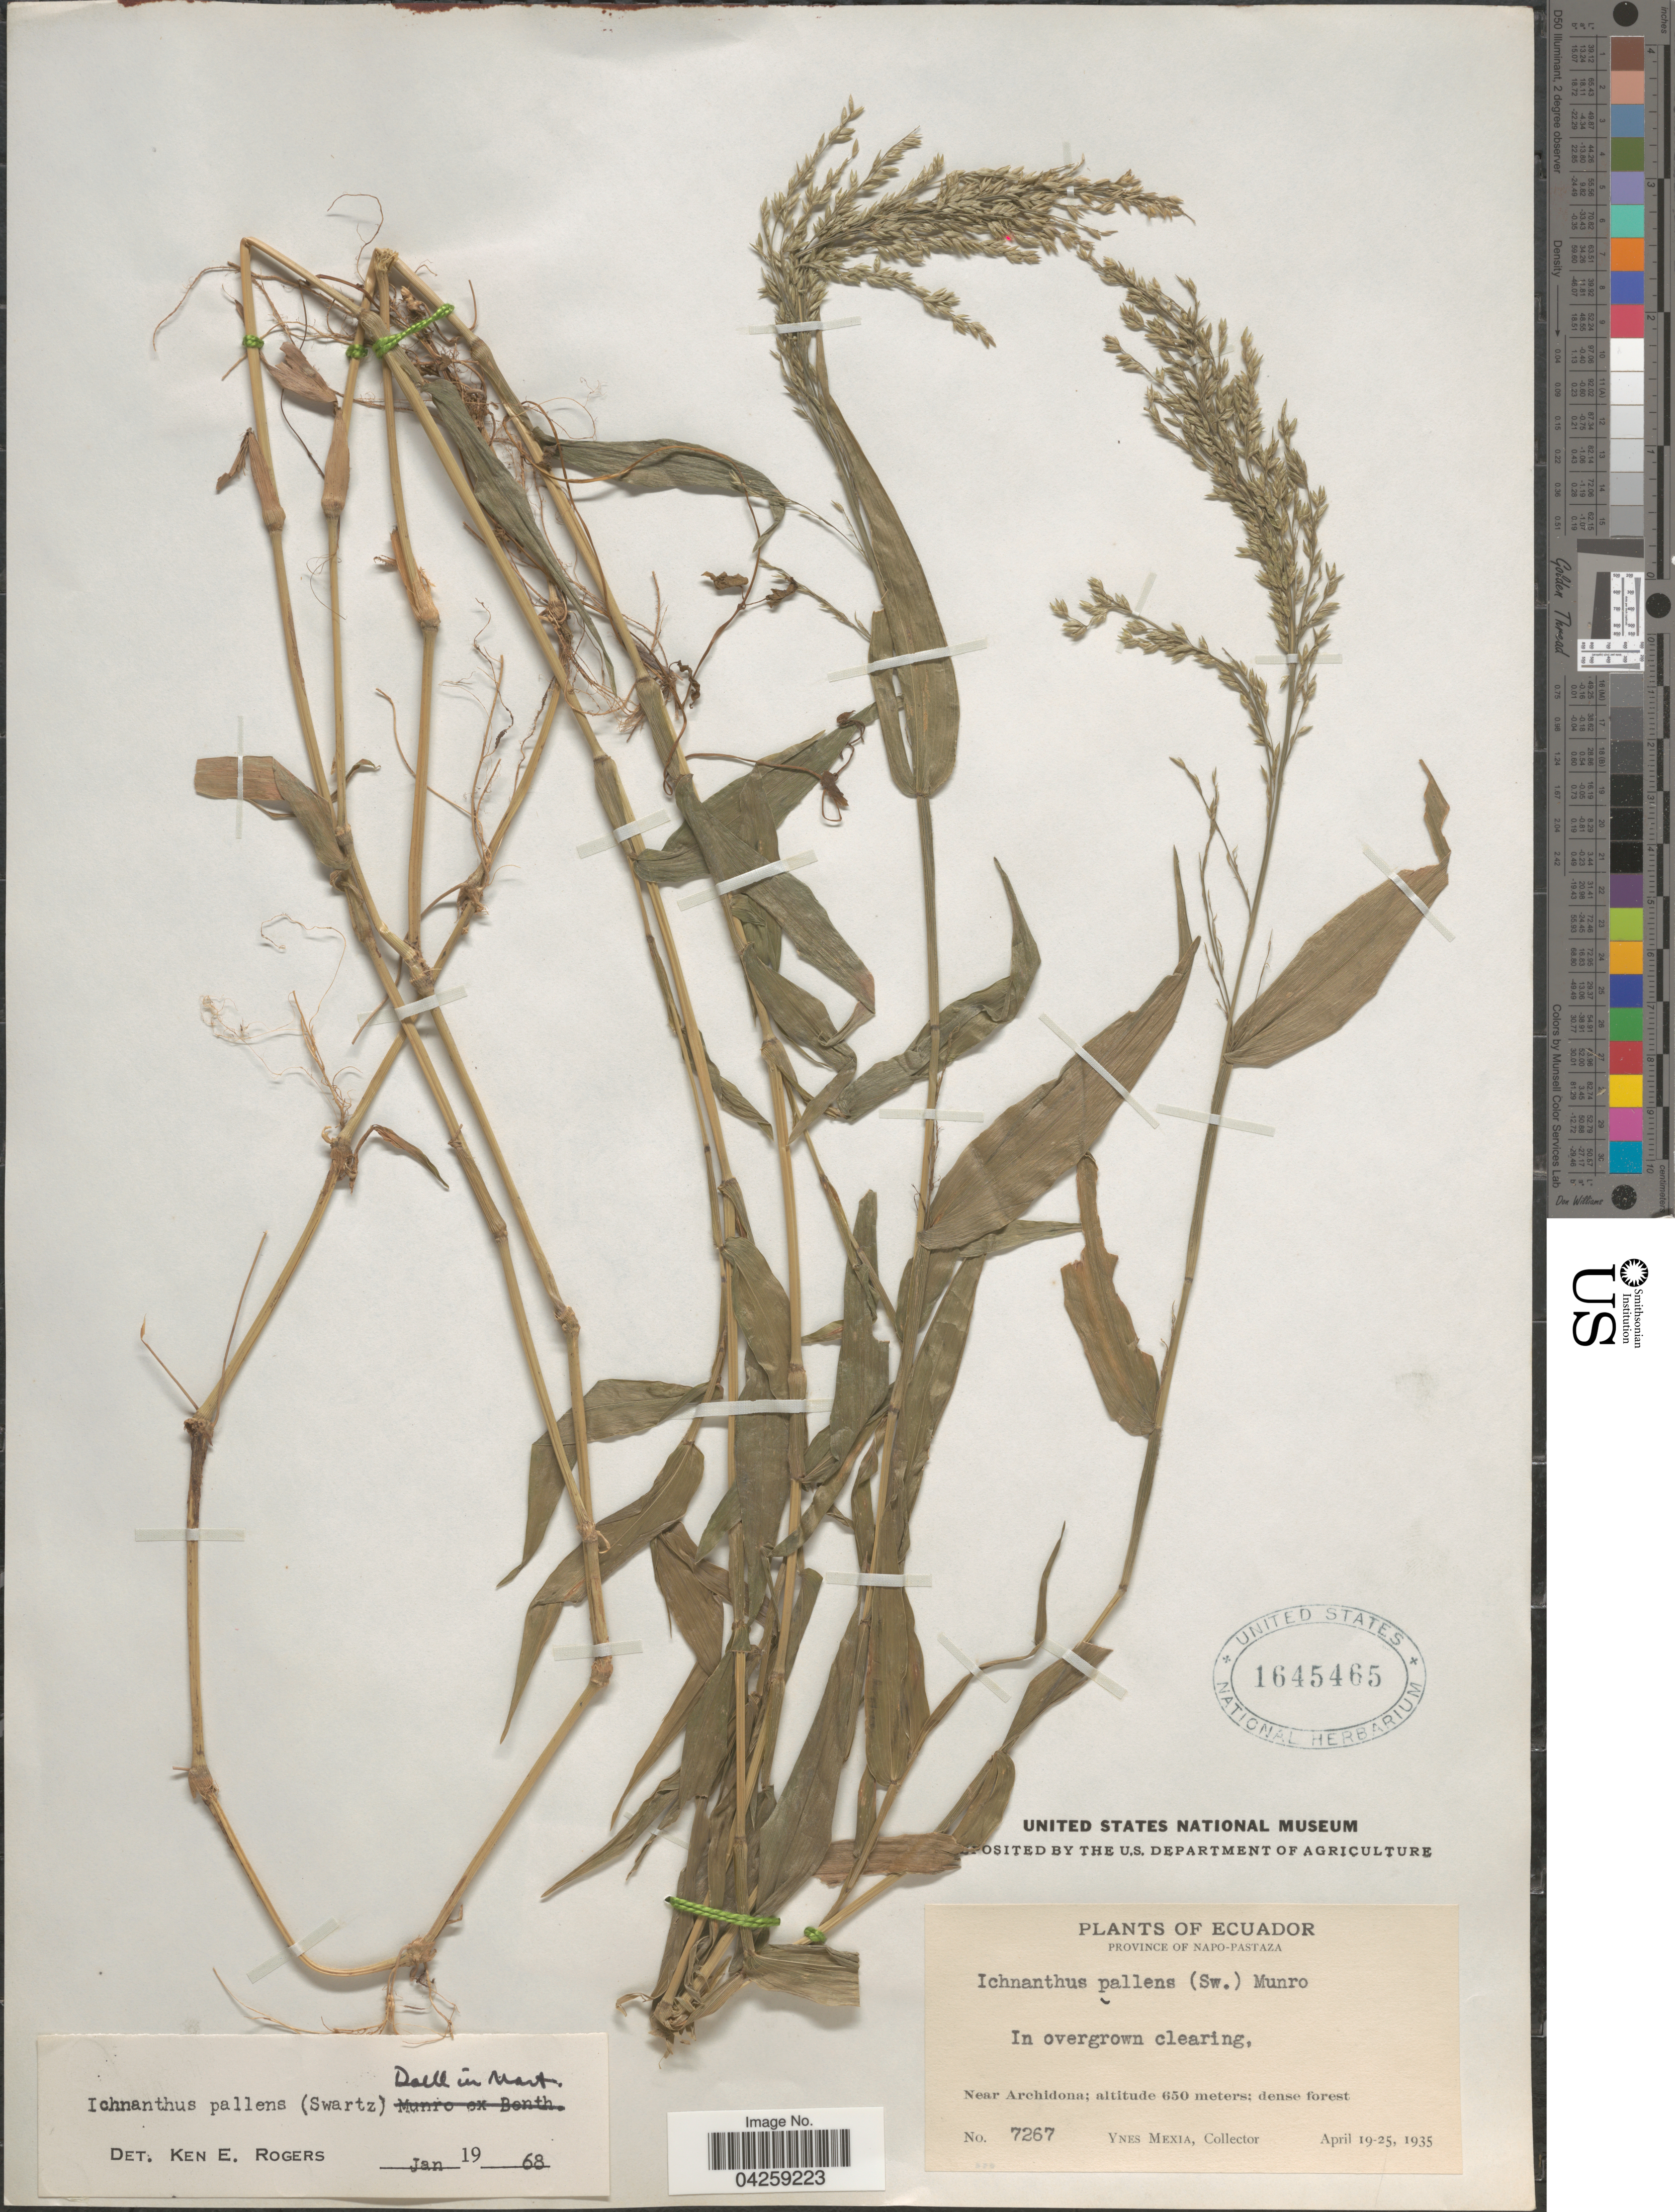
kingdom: Plantae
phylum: Tracheophyta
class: Liliopsida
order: Poales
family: Poaceae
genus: Ichnanthus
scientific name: Ichnanthus pallens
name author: (Sw.) Munro ex Benth.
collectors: Y. Mexia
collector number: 7267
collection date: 1935-04-19/1935-04-25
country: Ecuador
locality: Province of Napo-Pastaza. Near Archidona.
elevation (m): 650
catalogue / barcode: US 1645465